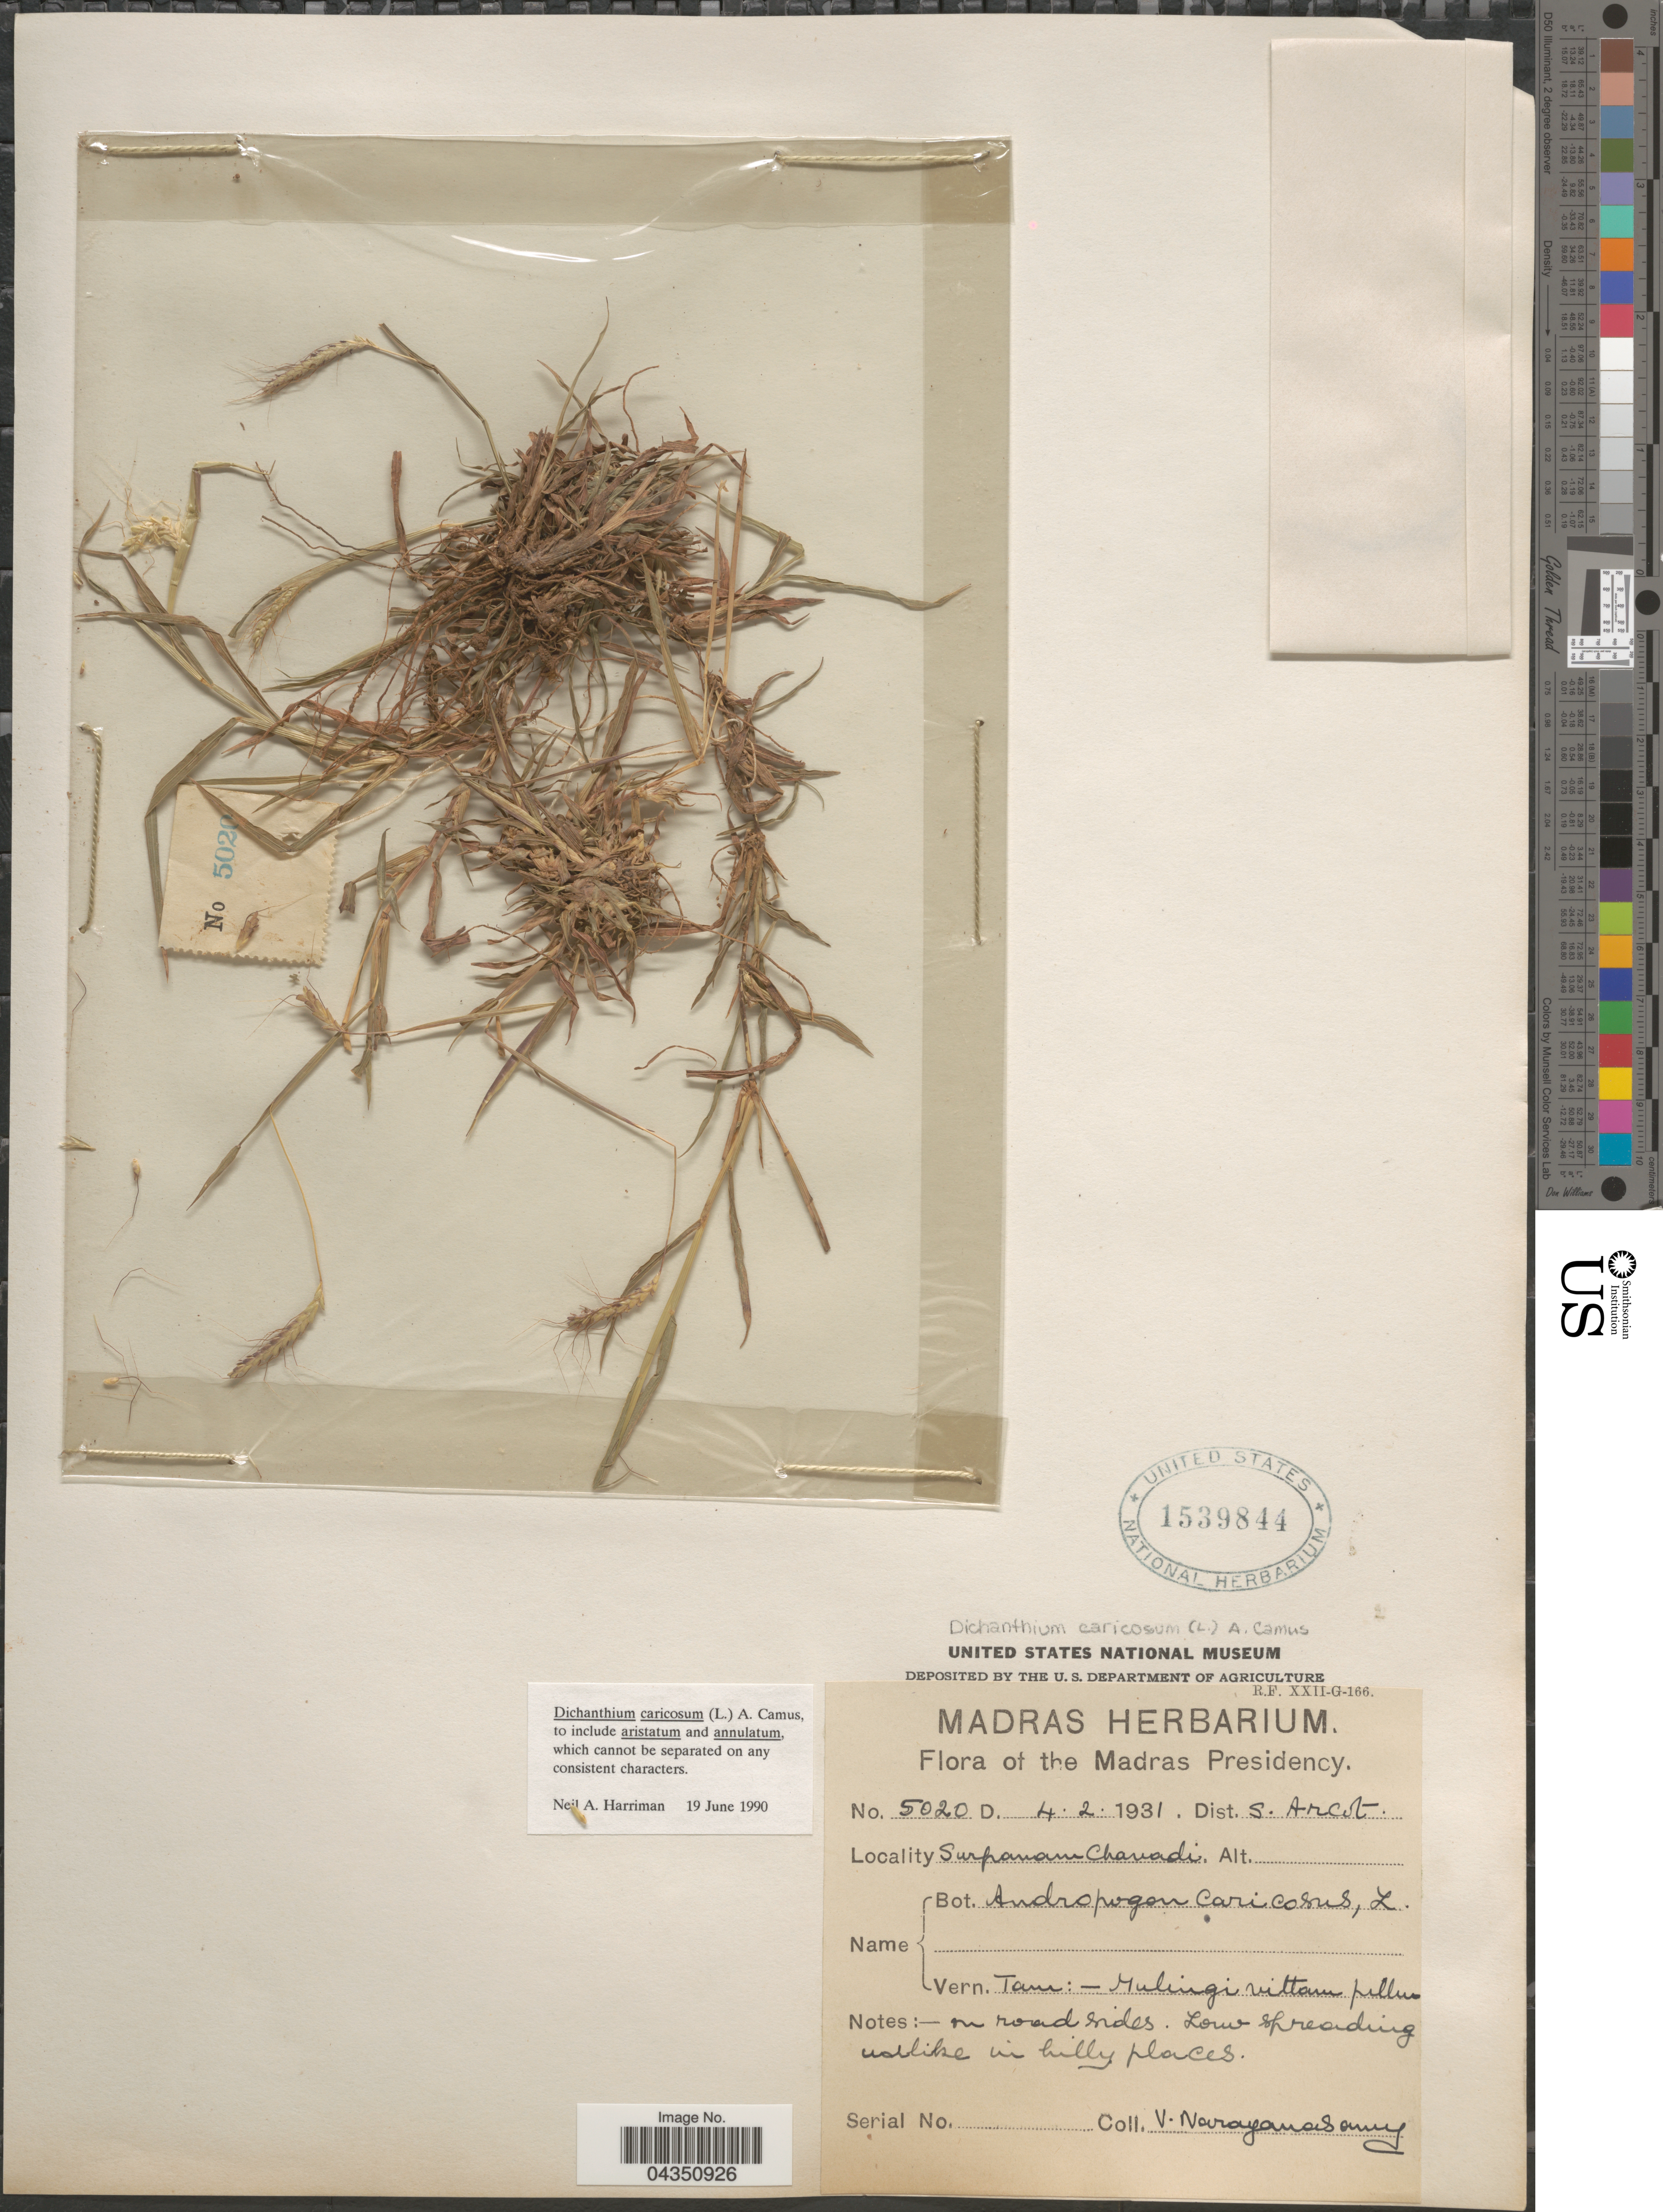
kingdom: Plantae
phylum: Tracheophyta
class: Liliopsida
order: Poales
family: Poaceae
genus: Dichanthium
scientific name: Dichanthium caricosum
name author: (L.) A. Camus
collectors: V. Narayanaswami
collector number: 5020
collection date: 1931-02-04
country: India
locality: Madras Presidency. Dist. S. Arcot. Surpanam Chanadi.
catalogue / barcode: US 1539844